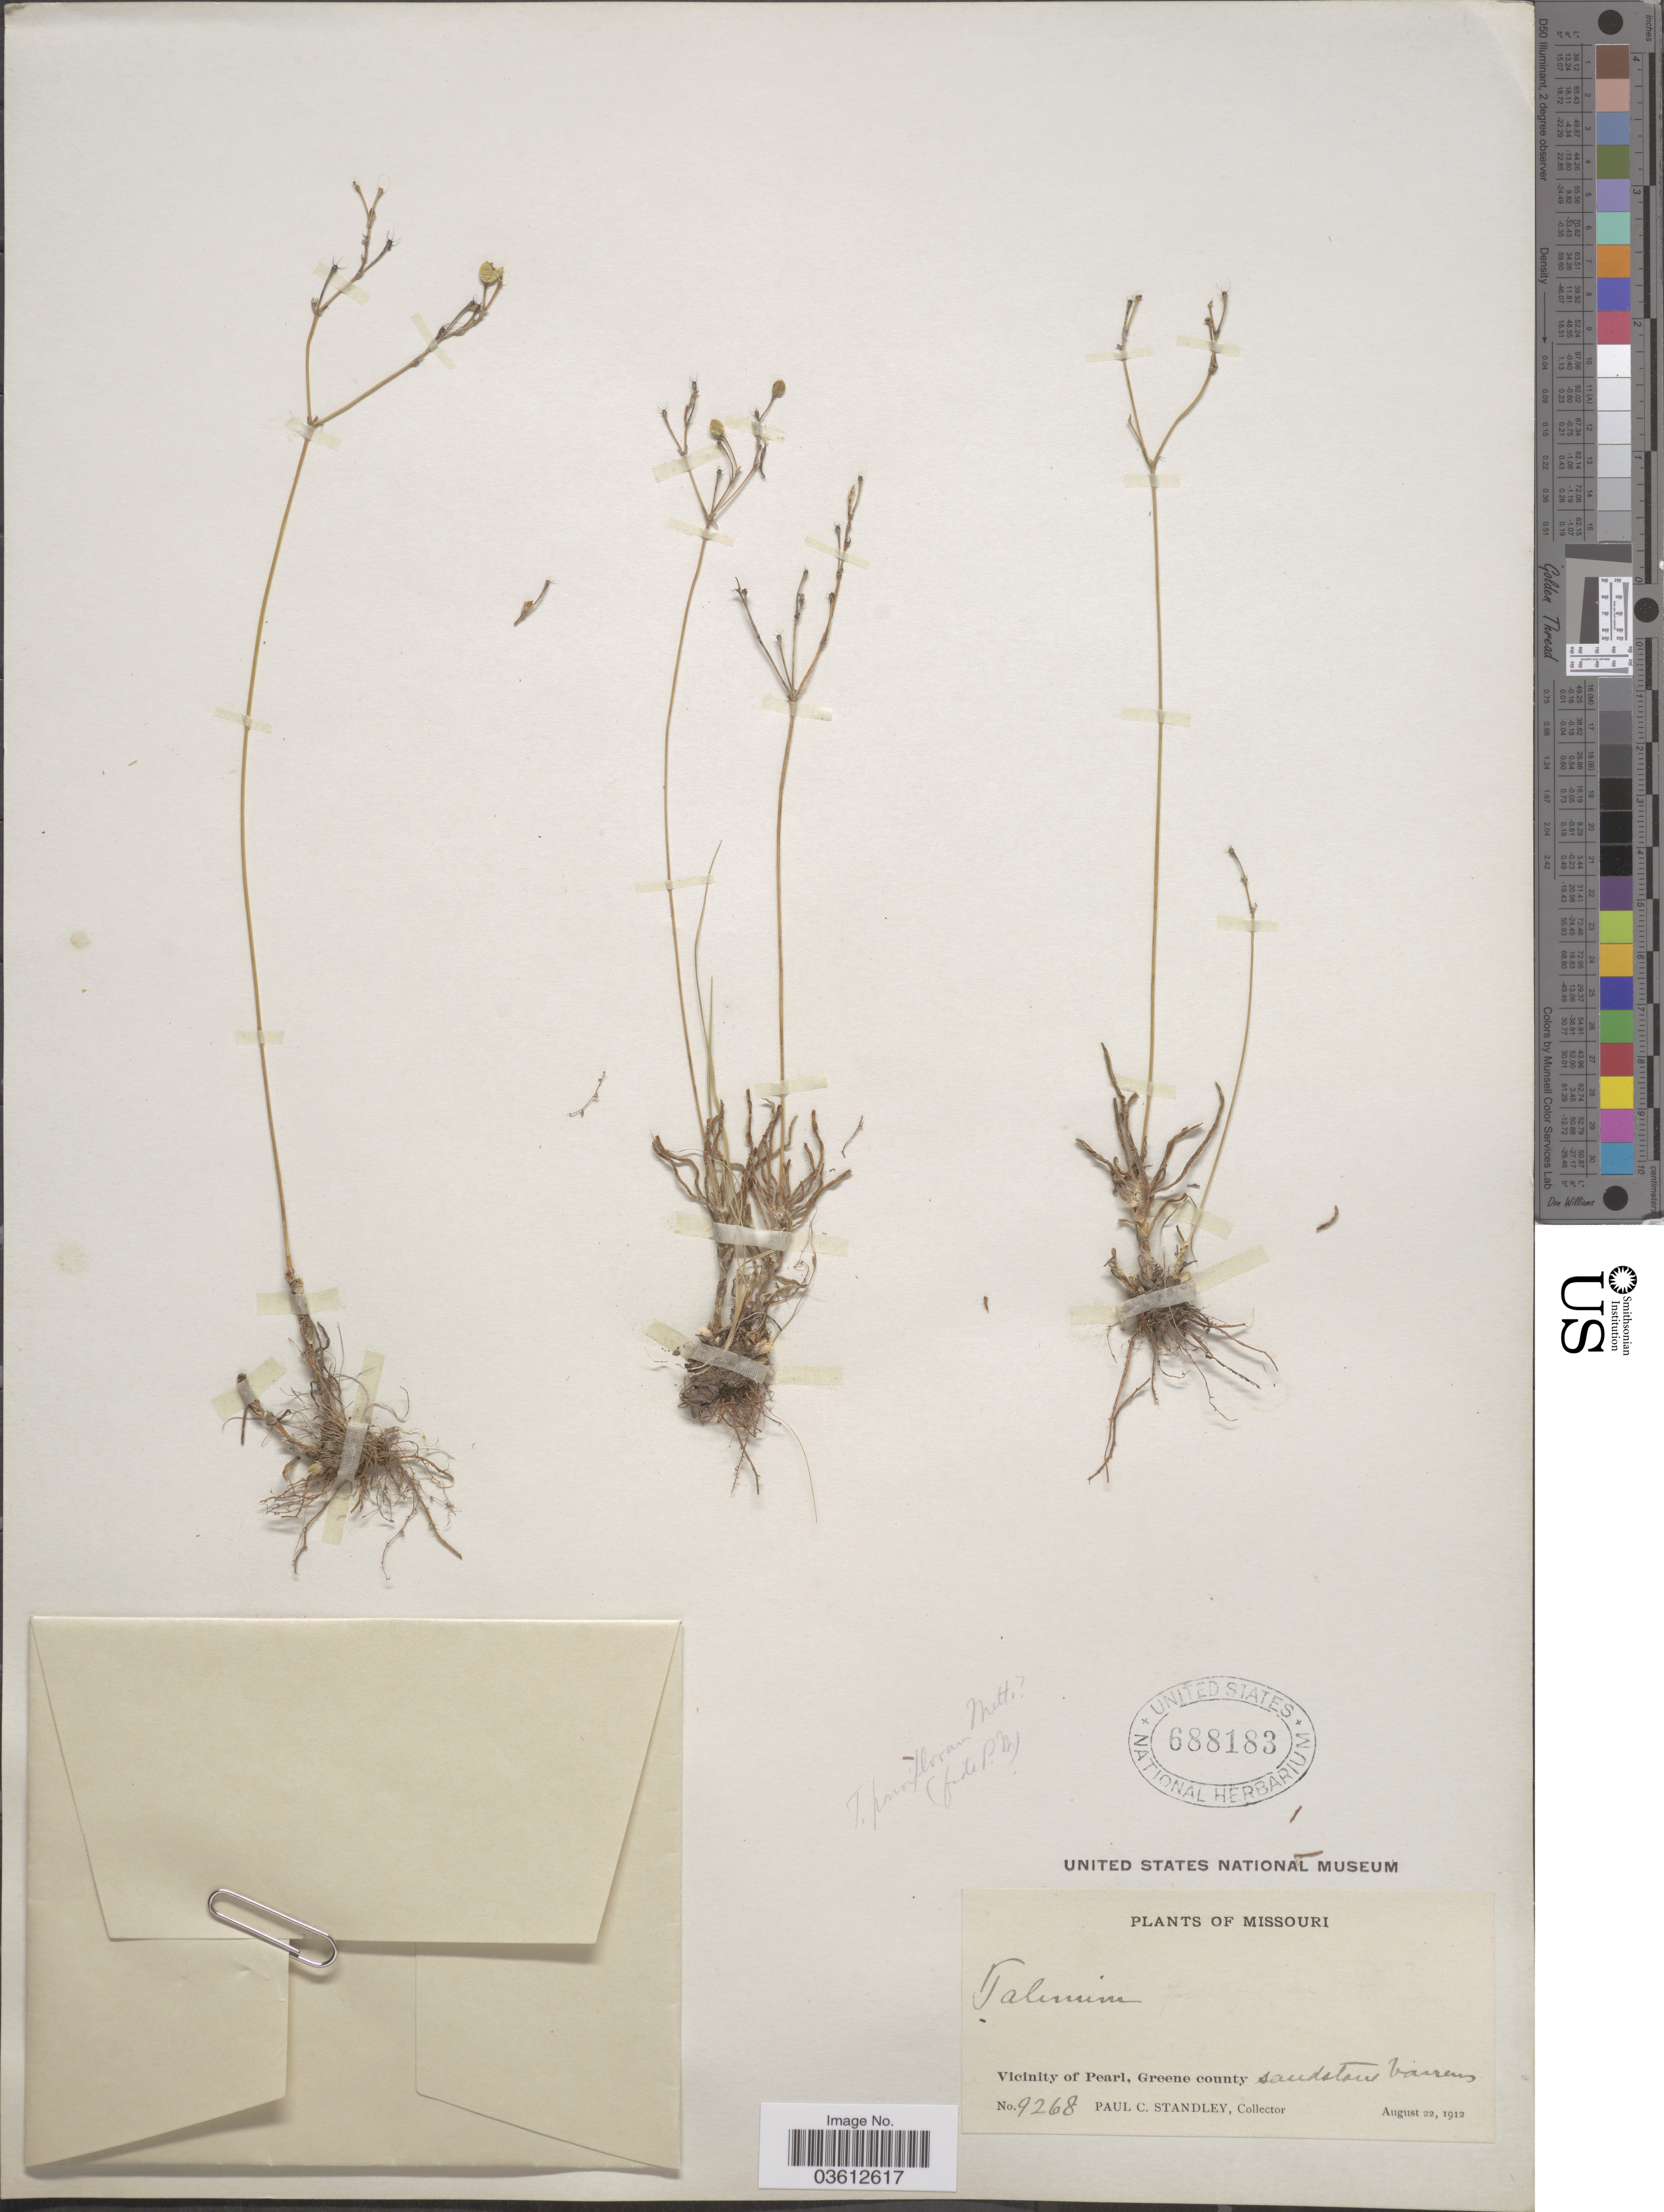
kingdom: Plantae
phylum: Tracheophyta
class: Magnoliopsida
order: Caryophyllales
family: Talinaceae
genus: Talinum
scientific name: Talinum parviflorum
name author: Nutt.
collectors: P. C. Standley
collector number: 9268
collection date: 1912-08-22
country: United States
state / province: Missouri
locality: Vicinity of Pearl, Greene county.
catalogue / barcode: US 688183